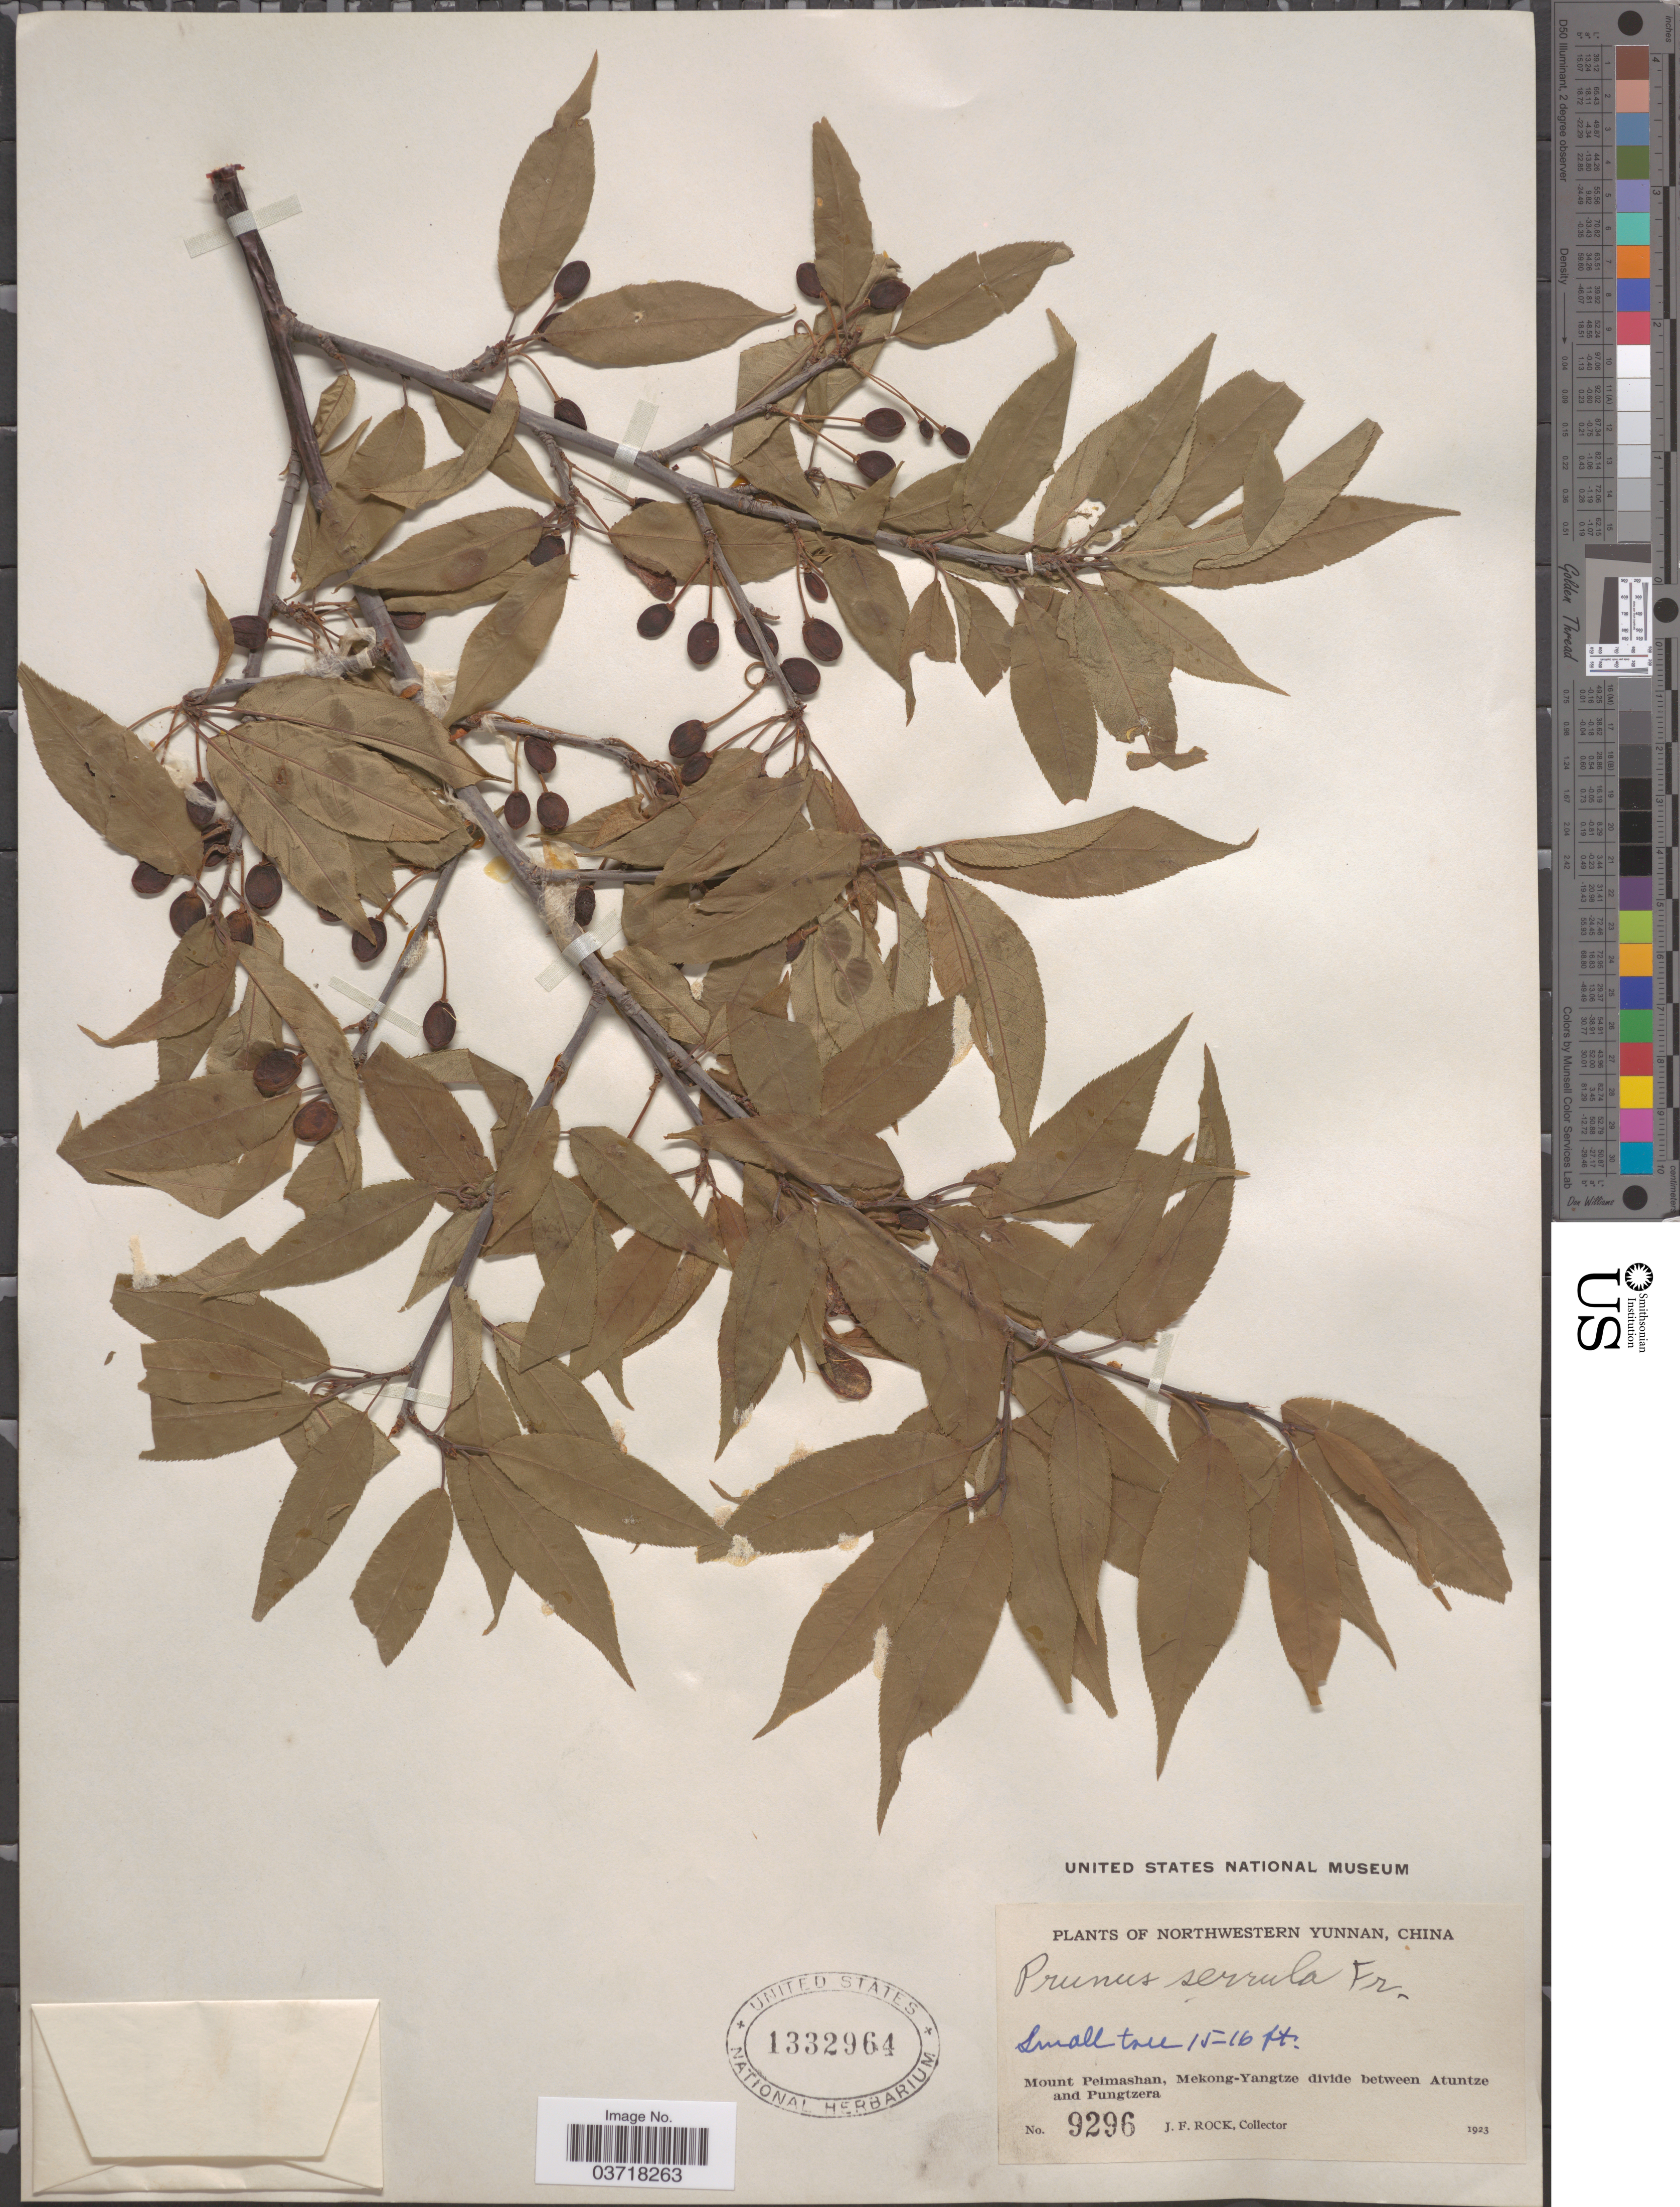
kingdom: Plantae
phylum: Tracheophyta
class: Magnoliopsida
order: Rosales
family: Rosaceae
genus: Prunus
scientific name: Prunus serrula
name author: Franch.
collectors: J. Rock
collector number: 9296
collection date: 1923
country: China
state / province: Yunnan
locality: Northwestern Yunnan. Mount Peimashan, Mekong-Yangtze divide between Atuntze and Pungtzera.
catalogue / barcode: US 1332964